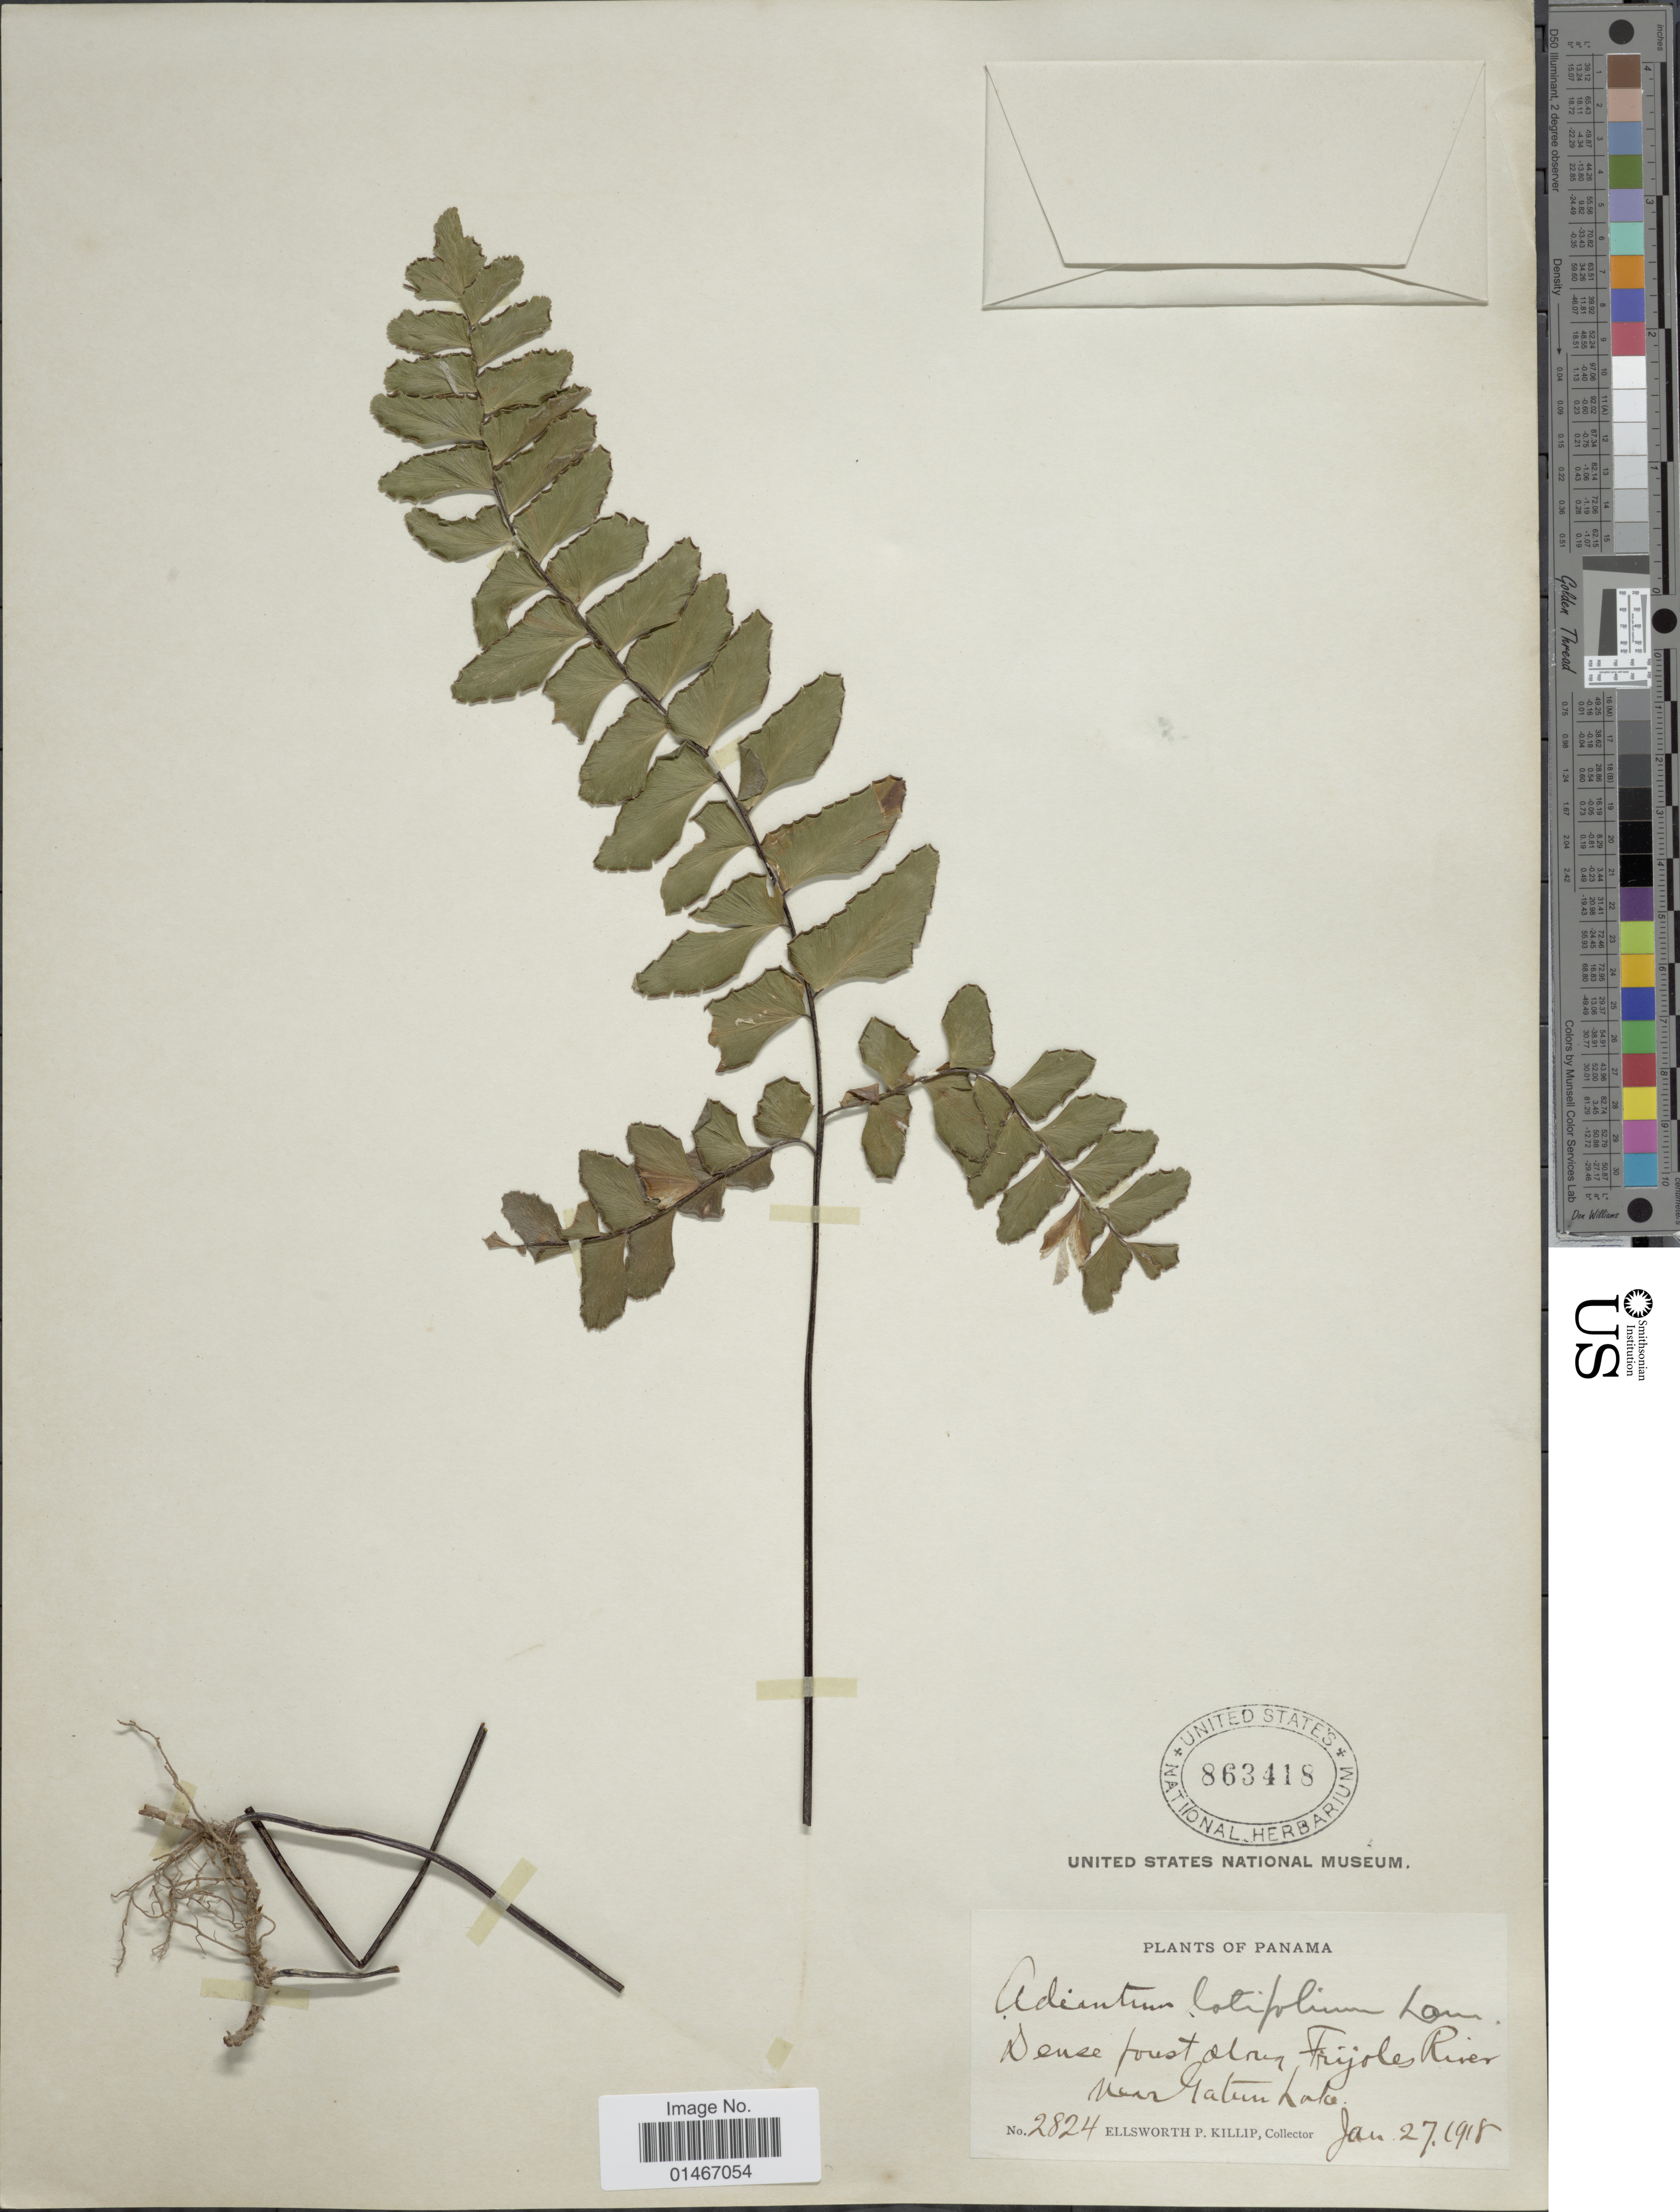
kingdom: Plantae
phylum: Tracheophyta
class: Polypodiopsida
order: Polypodiales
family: Pteridaceae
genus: Adiantum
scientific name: Adiantum latifolium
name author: Lam.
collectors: E. P. Killip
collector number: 2824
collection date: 1918-01-27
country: Panama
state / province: Panamá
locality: Dense forest along Frijoles River near Gatun Lake.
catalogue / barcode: US 863418